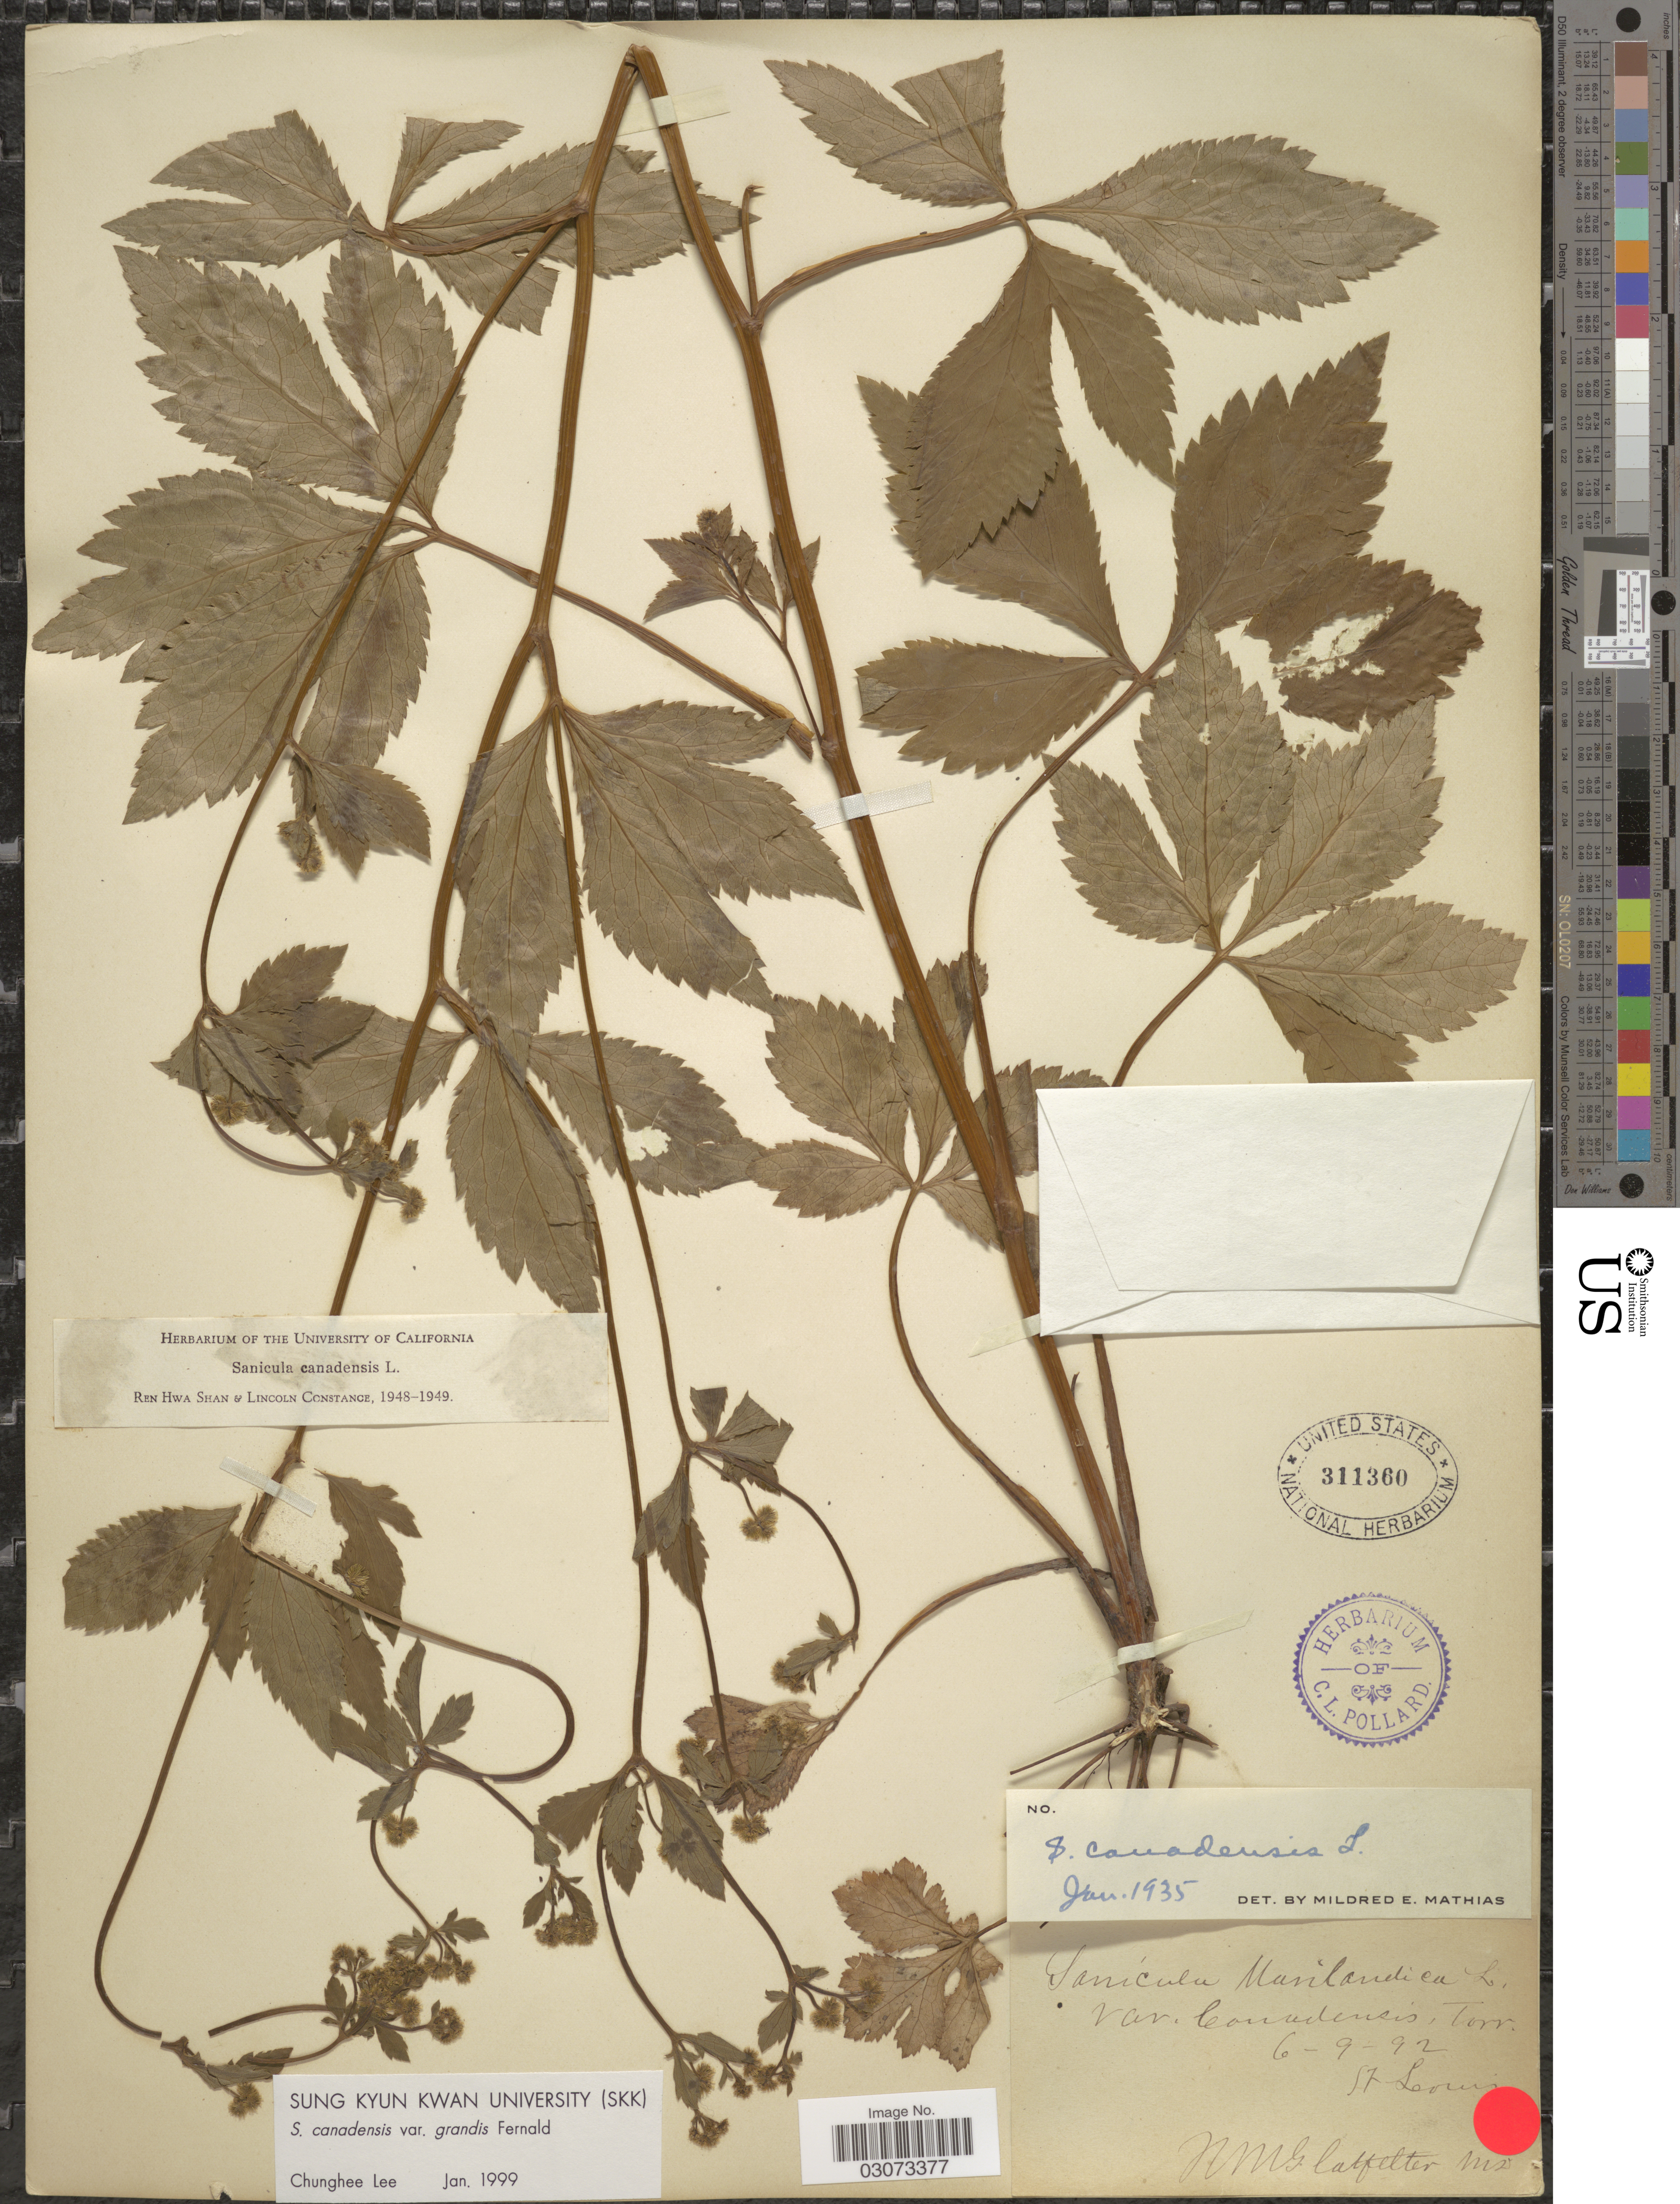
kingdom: Plantae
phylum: Tracheophyta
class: Magnoliopsida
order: Apiales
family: Apiaceae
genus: Sanicula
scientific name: Sanicula canadensis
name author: L.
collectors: N. M. Glatfelter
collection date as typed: Transcribed d/m/y: 9/6/92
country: United States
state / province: Missouri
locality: St. Louis.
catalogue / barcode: US 311360